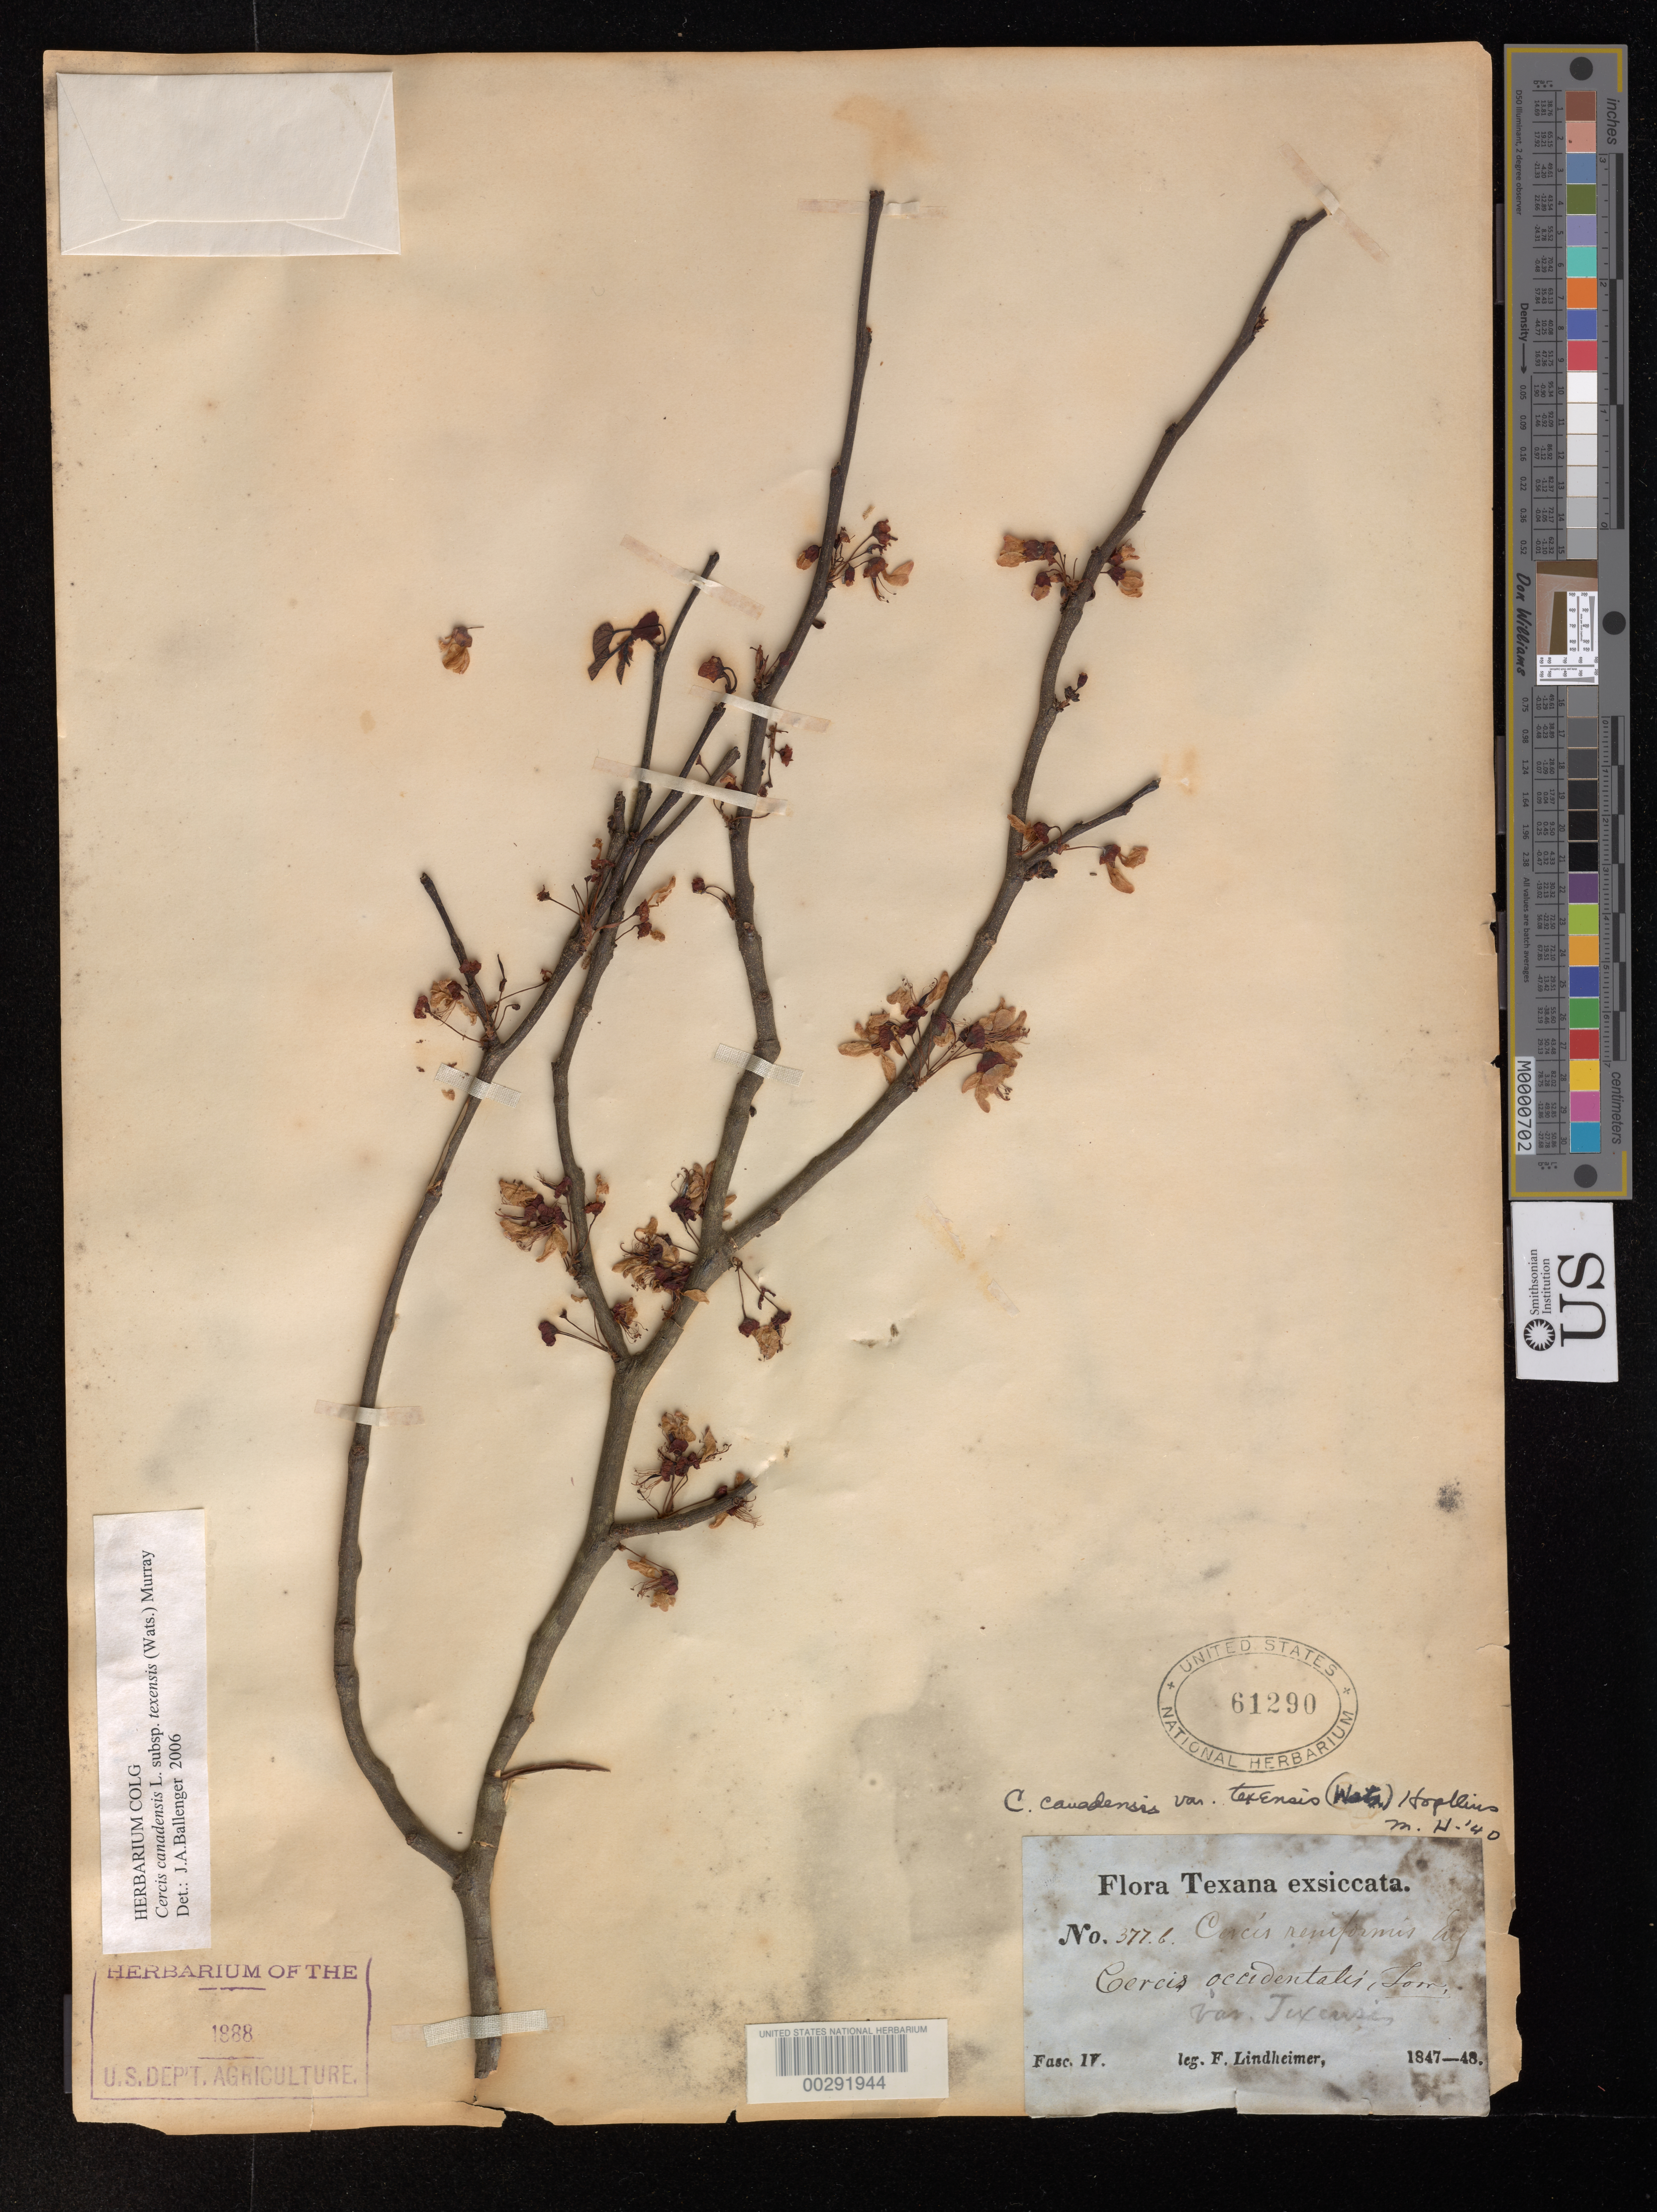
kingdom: Plantae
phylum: Tracheophyta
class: Magnoliopsida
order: Fabales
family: Fabaceae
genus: Cercis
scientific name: Cercis canadensis var. texensis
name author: (S. Watson) M. Hopkins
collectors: F. J. Lindheimer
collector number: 377b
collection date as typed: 1847 to -- -- 1848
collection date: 1847/1848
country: United States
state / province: Texas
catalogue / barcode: US 61290